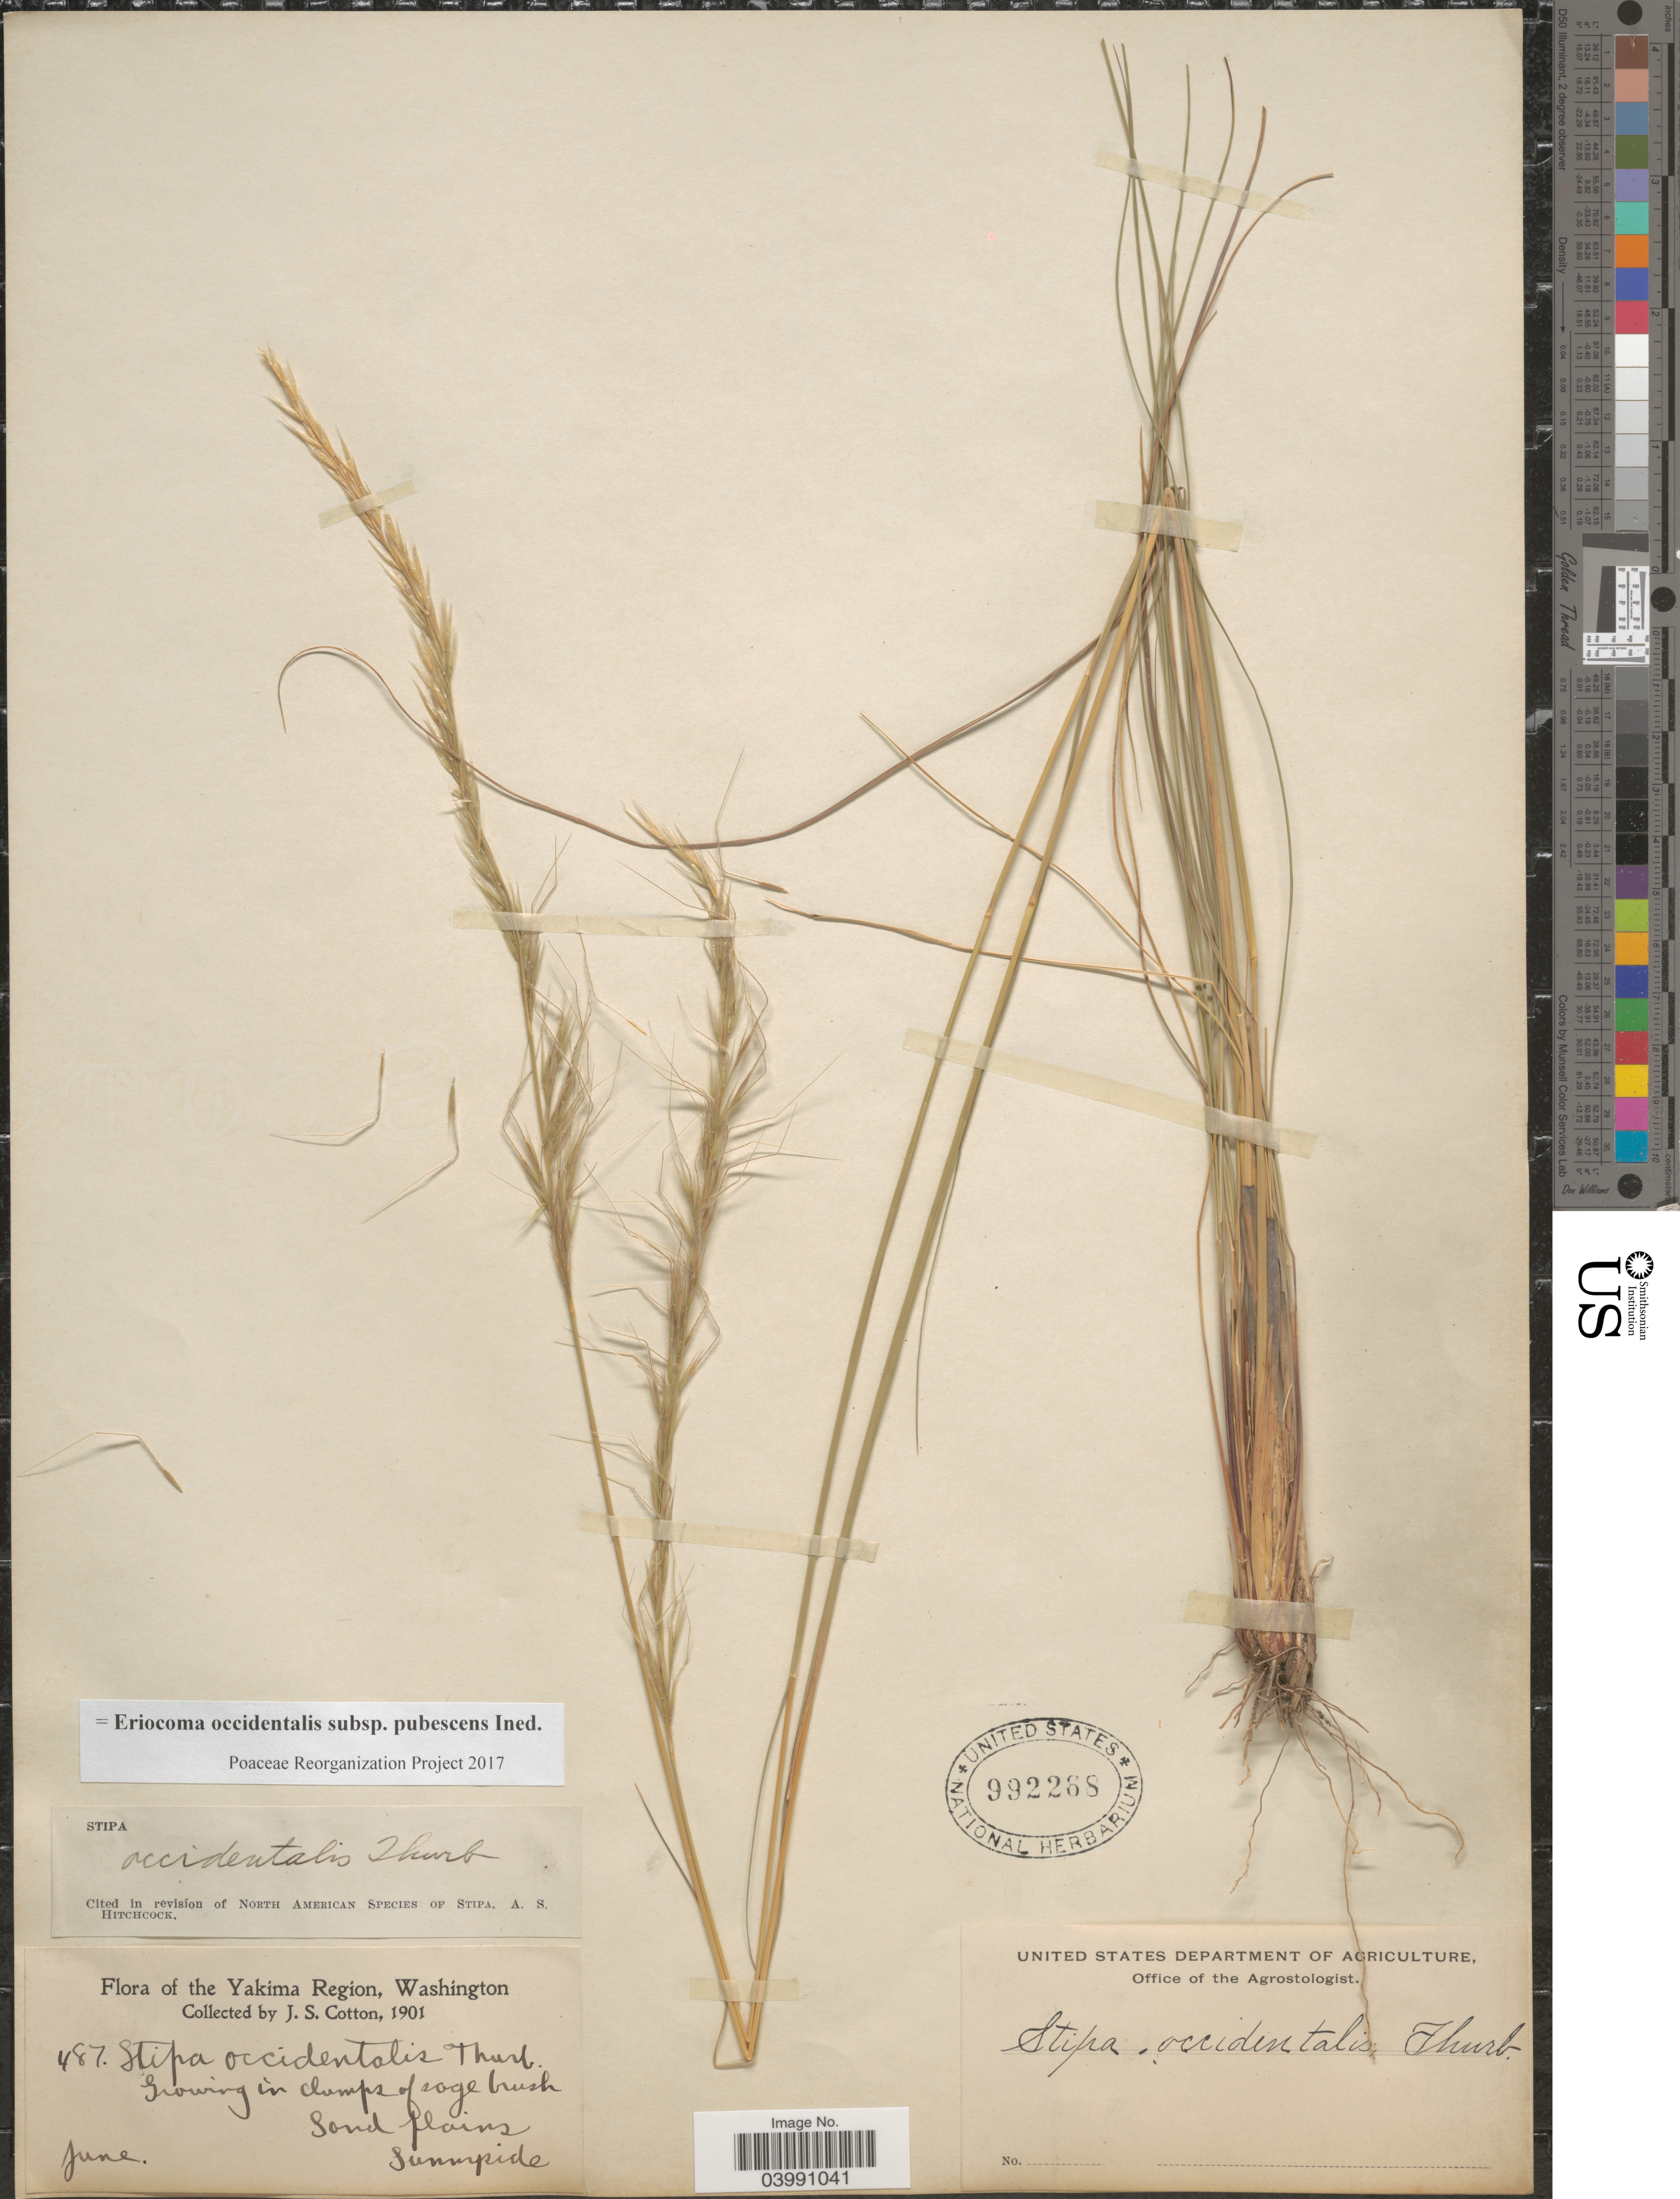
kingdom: Plantae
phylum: Tracheophyta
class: Liliopsida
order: Poales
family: Poaceae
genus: Eriocoma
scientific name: Eriocoma occidentalis subsp. pubescens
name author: (Vasey) Romasch.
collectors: J. S. Cotton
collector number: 487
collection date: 1901-06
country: United States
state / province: Washington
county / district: Yakima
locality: Yakima Region. Sand Plains, sunnyside.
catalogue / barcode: US 992268